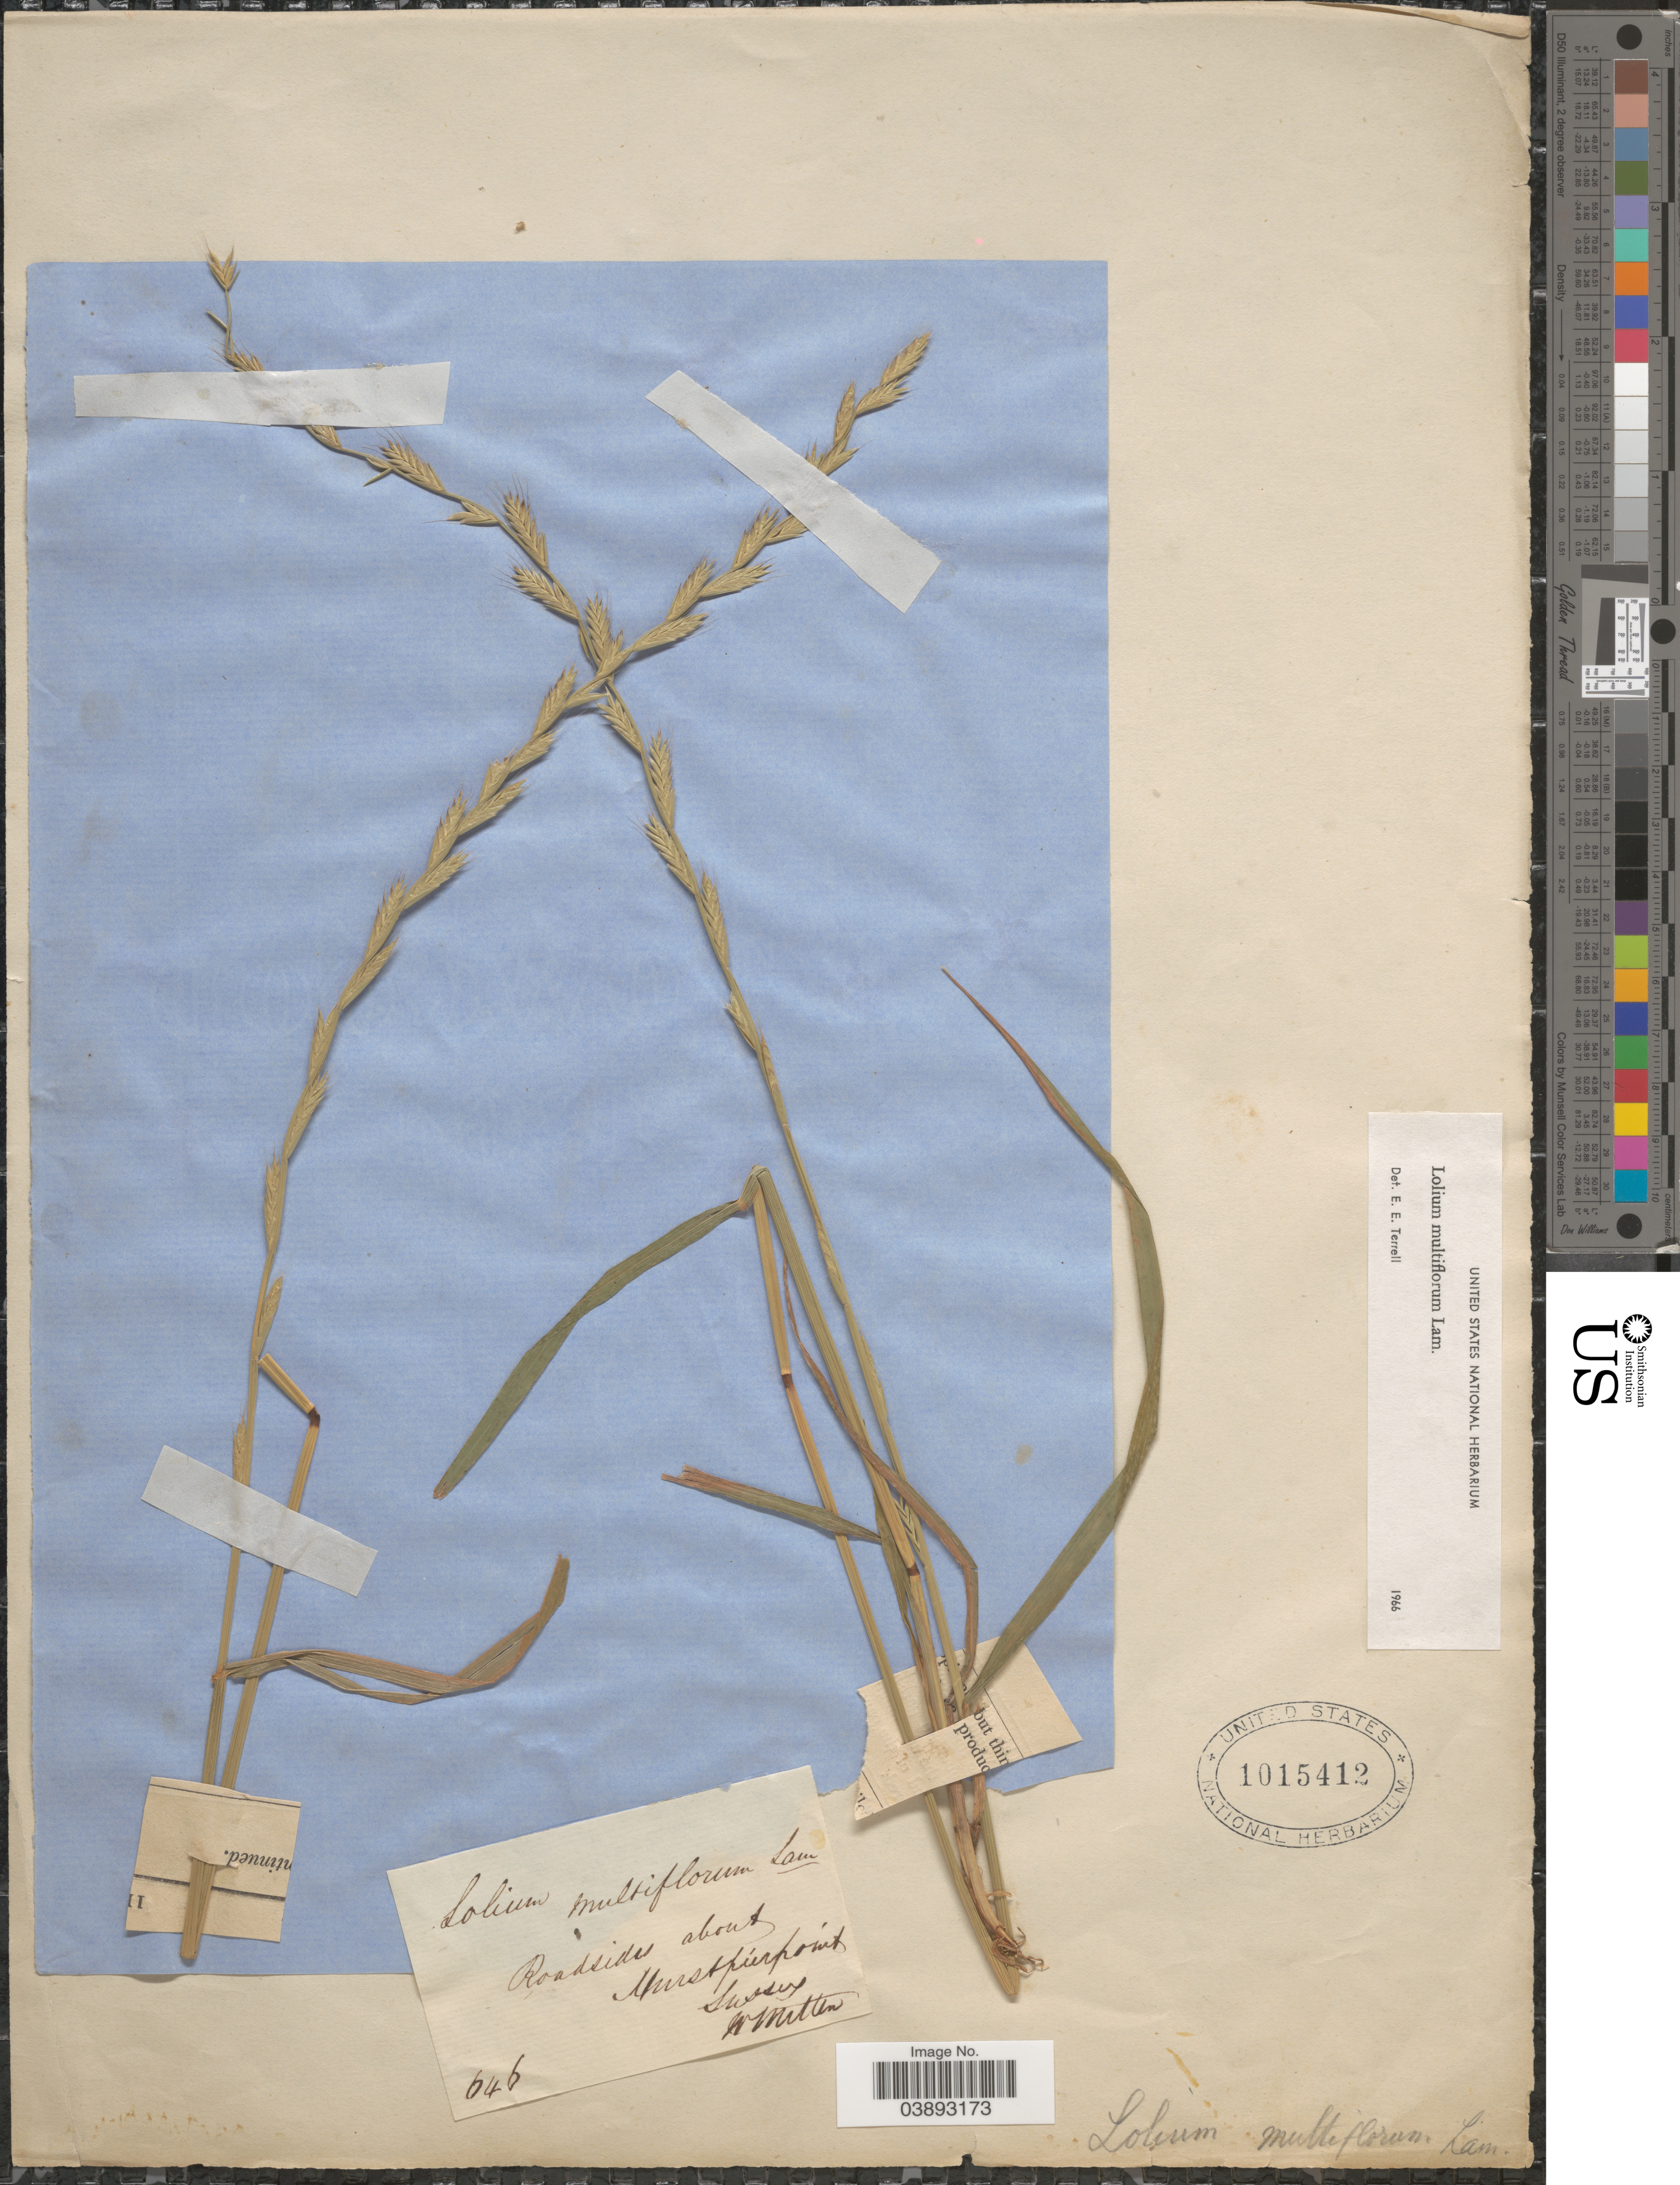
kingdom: Plantae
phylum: Tracheophyta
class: Liliopsida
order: Poales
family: Poaceae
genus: Lolium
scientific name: Lolium multiflorum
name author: Lam.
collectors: W. Mitten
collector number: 646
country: United Kingdom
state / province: England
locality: Roadside about Hurstpierpoint Sussex.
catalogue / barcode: US 1015412